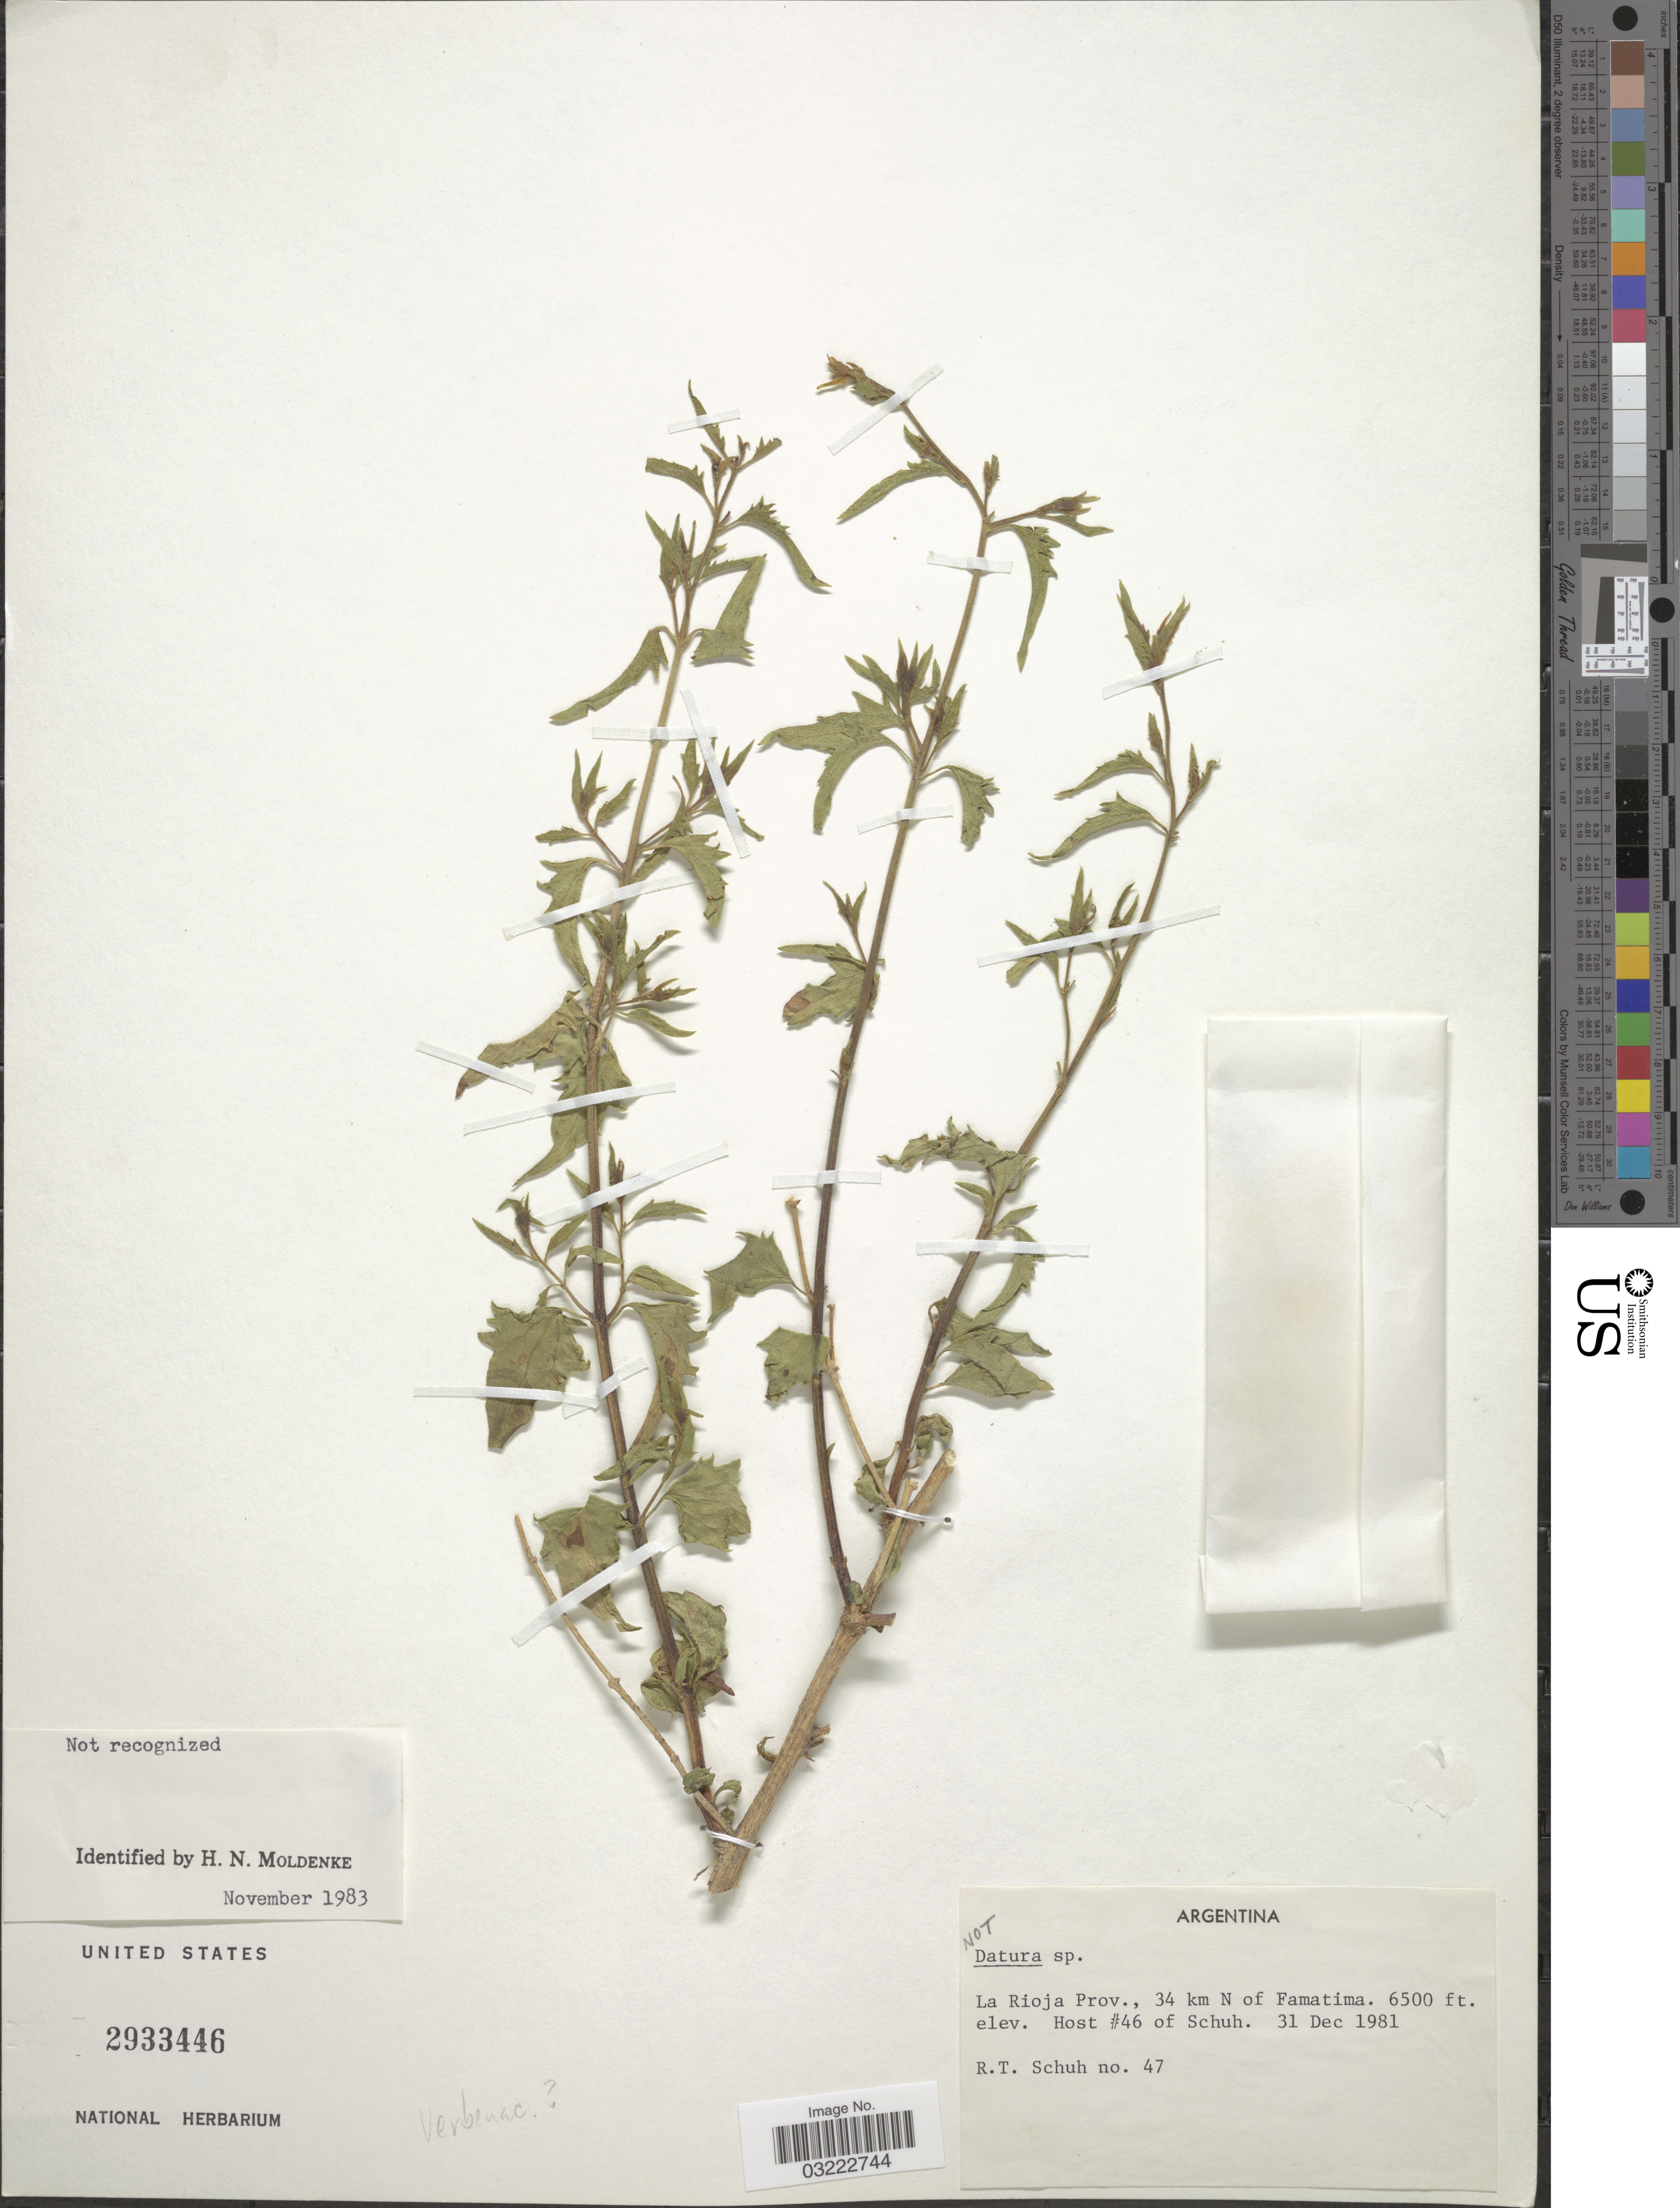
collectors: R. Schuh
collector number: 47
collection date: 1981-12-31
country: Argentina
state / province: La Rioja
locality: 34 km N of Famatima. Host #46 of Schuh.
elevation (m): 1981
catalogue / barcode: US 2933446